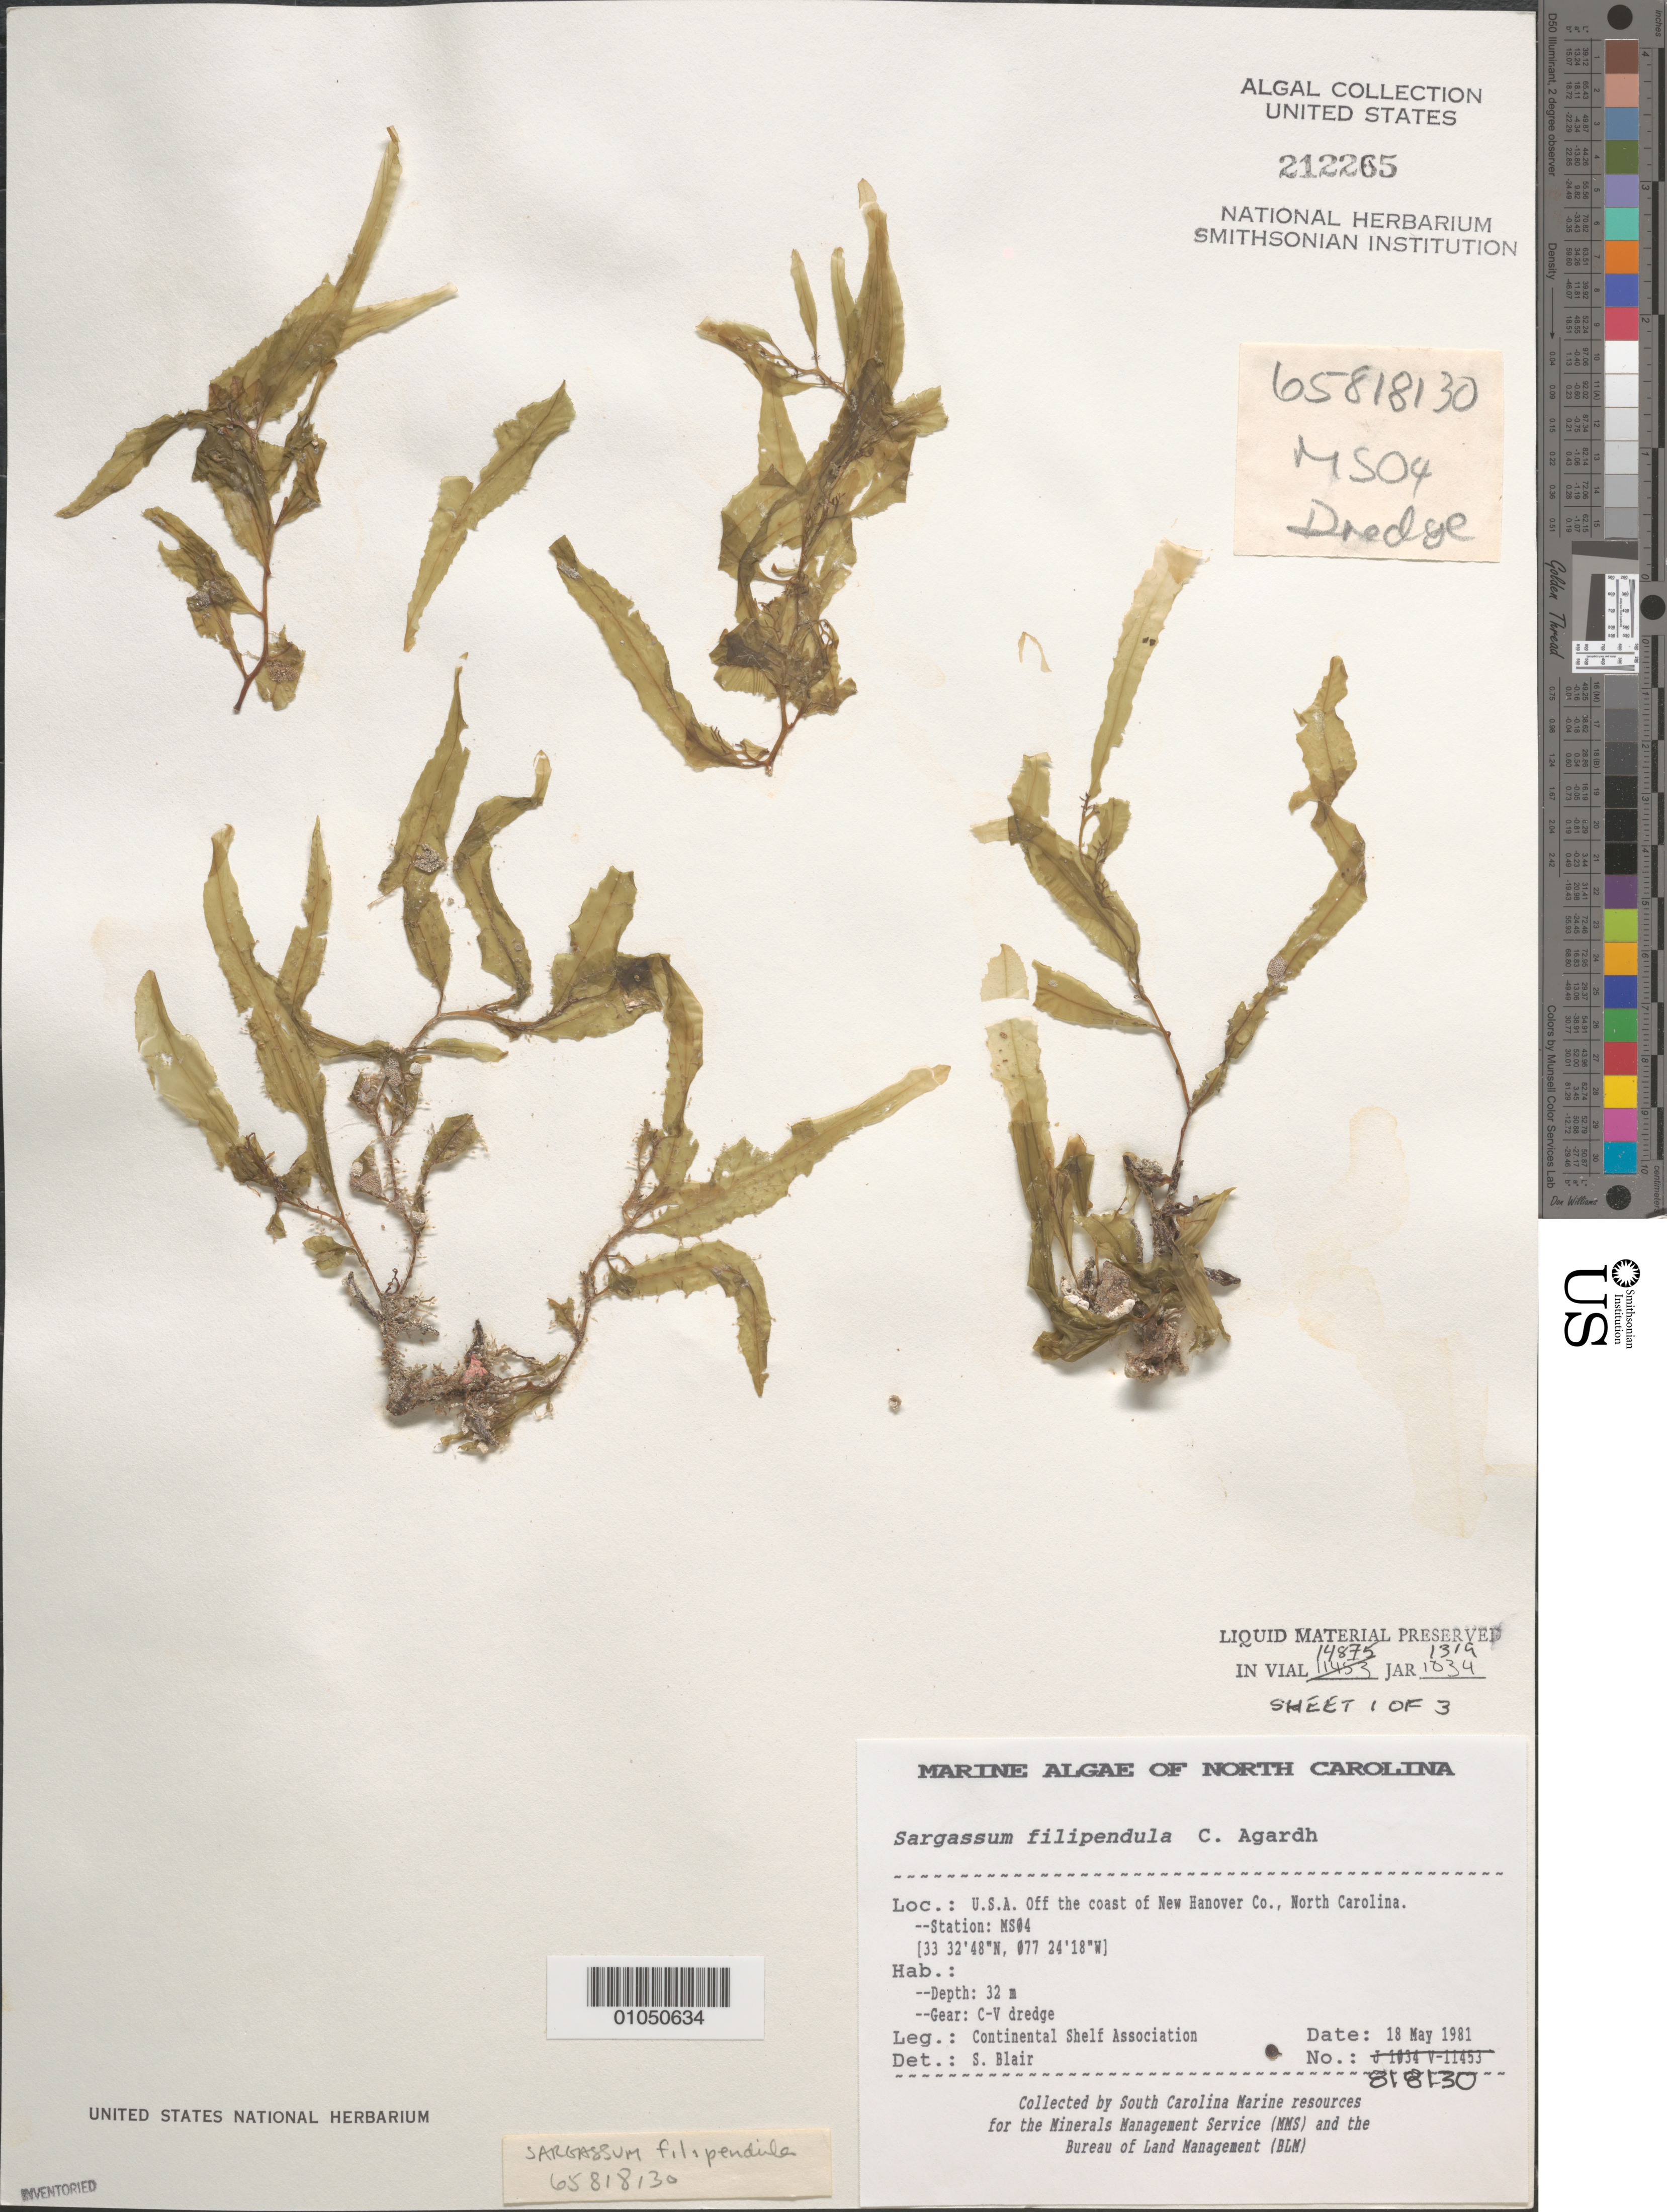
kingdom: Chromista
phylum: Ochrophyta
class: Phaeophyceae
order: Fucales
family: Sargassaceae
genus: Sargassum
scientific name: Sargassum filipendula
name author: C. Agardh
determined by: Blair, S. M.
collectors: Continental Shelf Associates for the MMS/BLM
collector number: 818130 Station MS04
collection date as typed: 18 May 1981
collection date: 1981-05-18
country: United States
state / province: North Carolina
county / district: New Hanover County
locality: Off coast of New Hanover County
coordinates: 33 32'48"N, 077 24'18"W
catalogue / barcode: US 212265